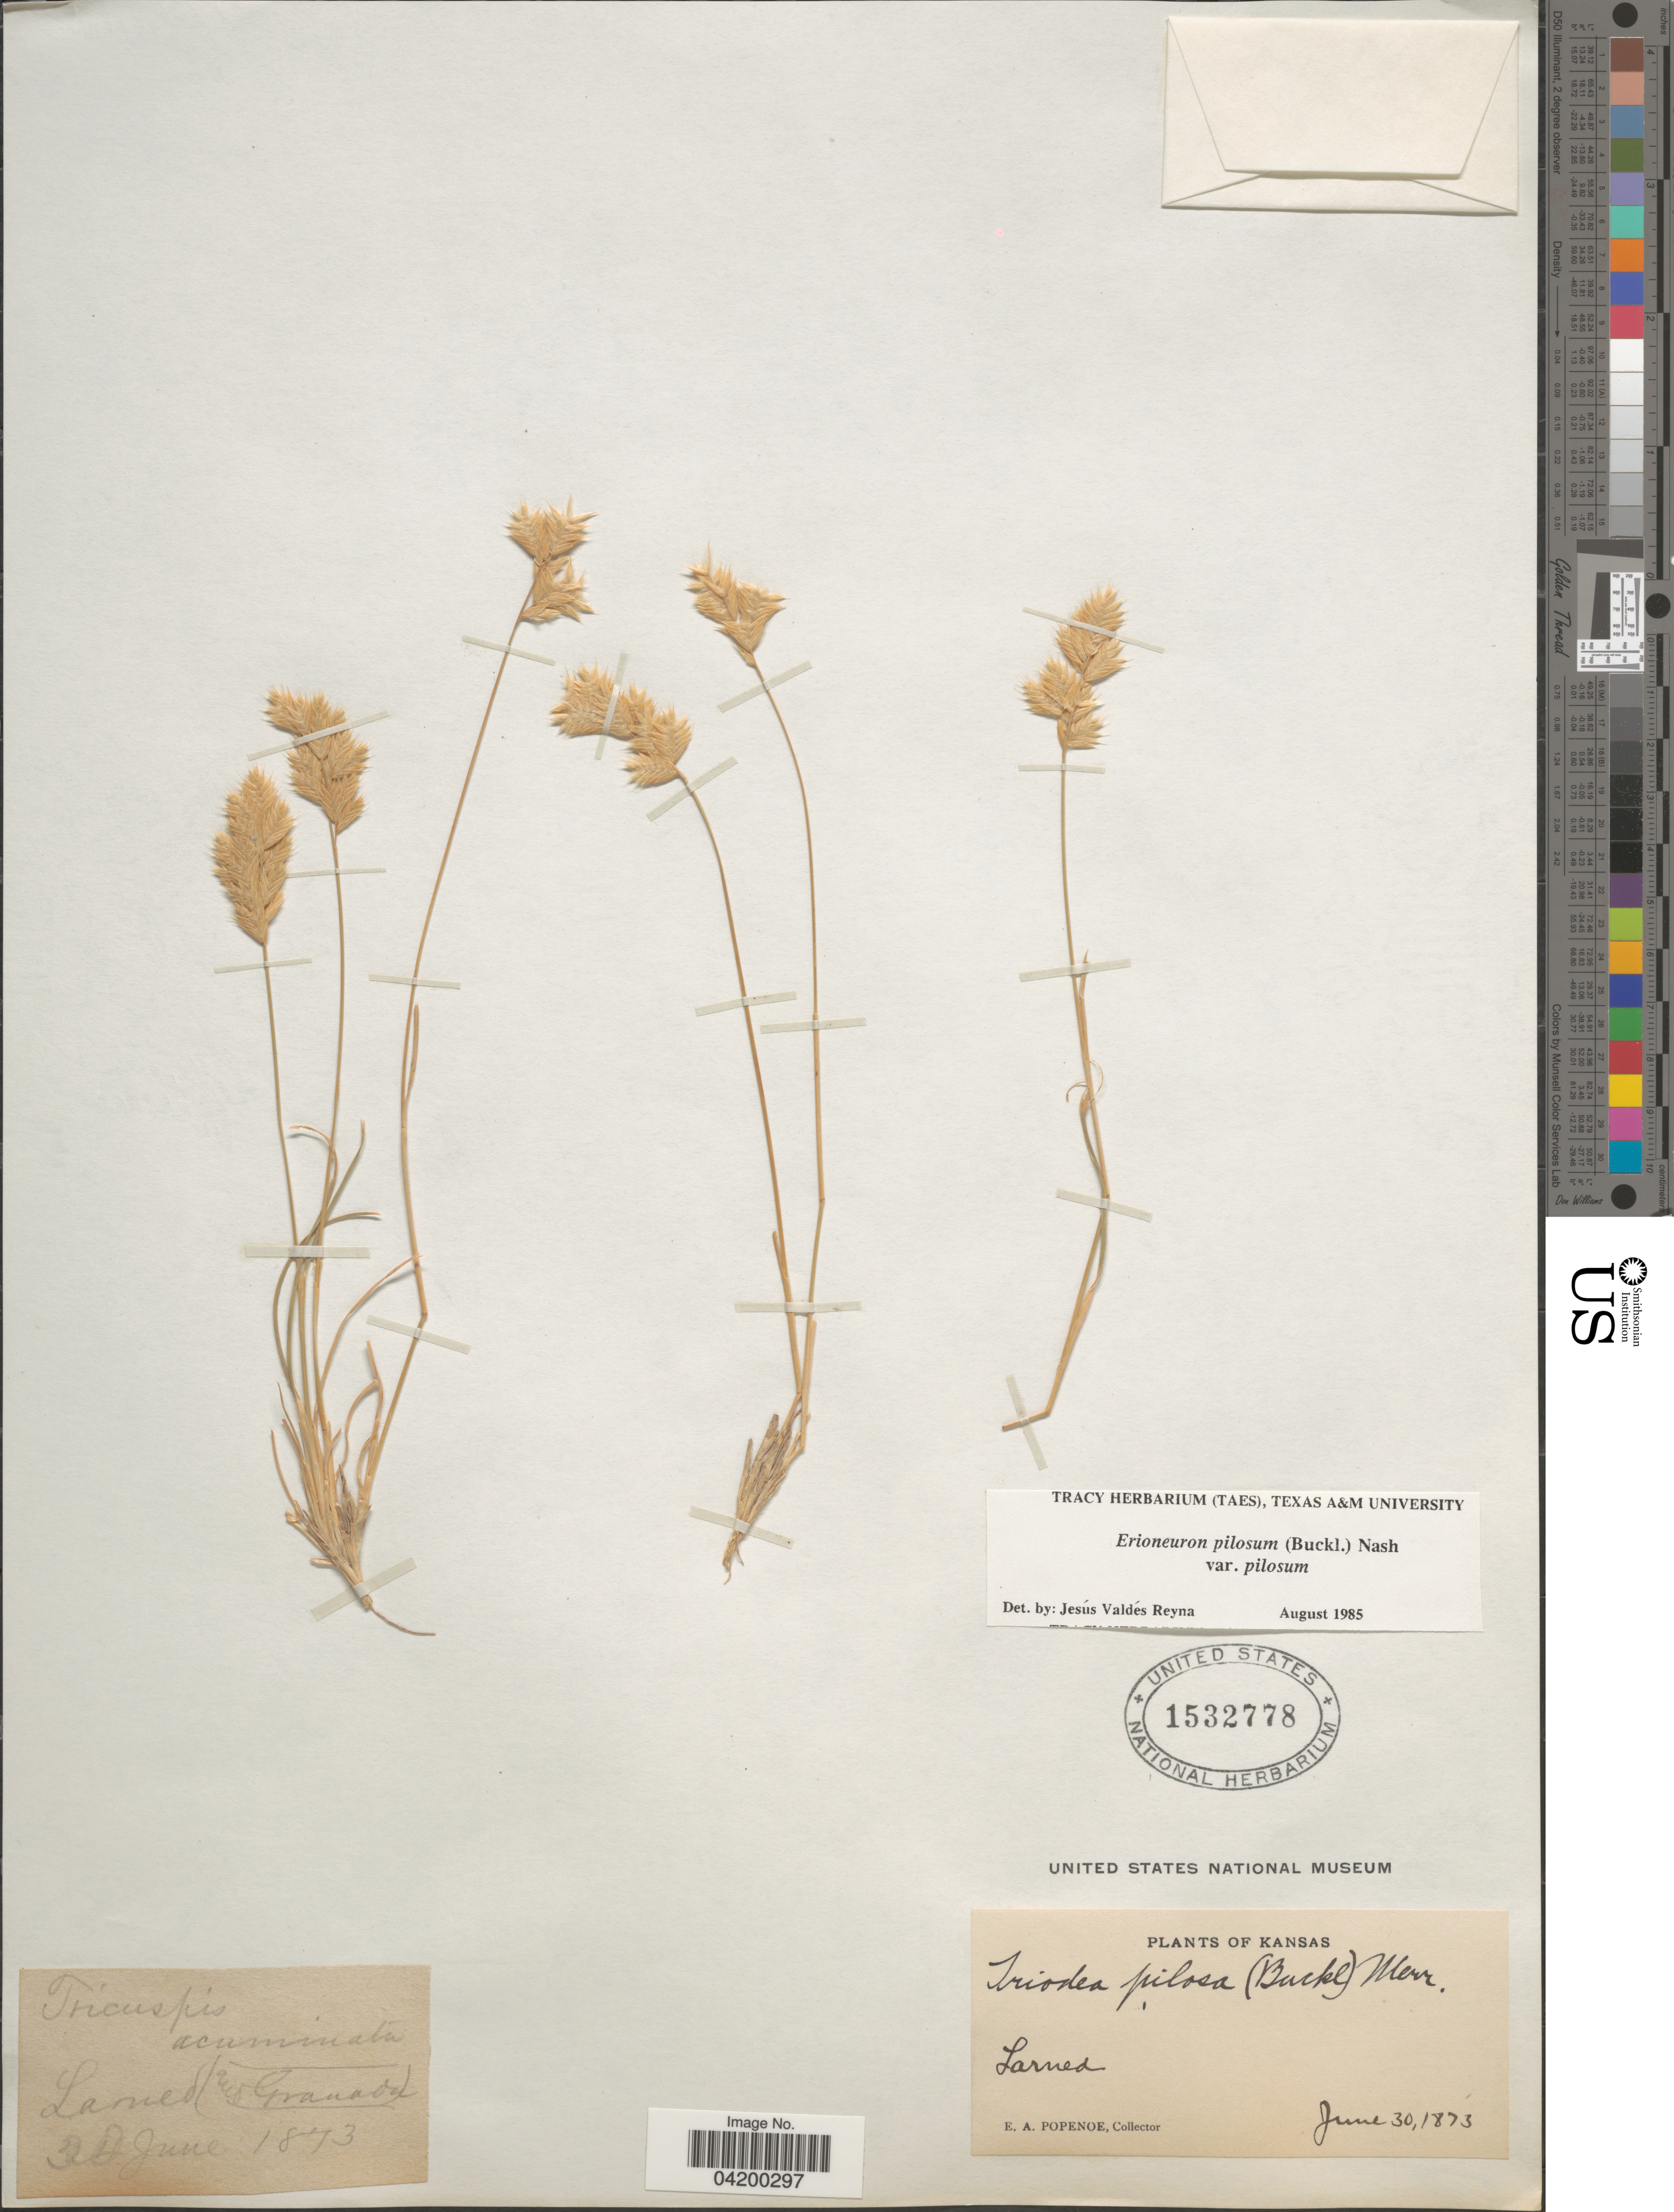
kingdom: Plantae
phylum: Tracheophyta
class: Liliopsida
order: Poales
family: Poaceae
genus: Erioneuron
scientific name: Erioneuron pilosum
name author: (Buckley) Nash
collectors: E. A. Popenoe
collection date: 1873-06-30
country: United States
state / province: Kansas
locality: Larned.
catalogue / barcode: US 1532778